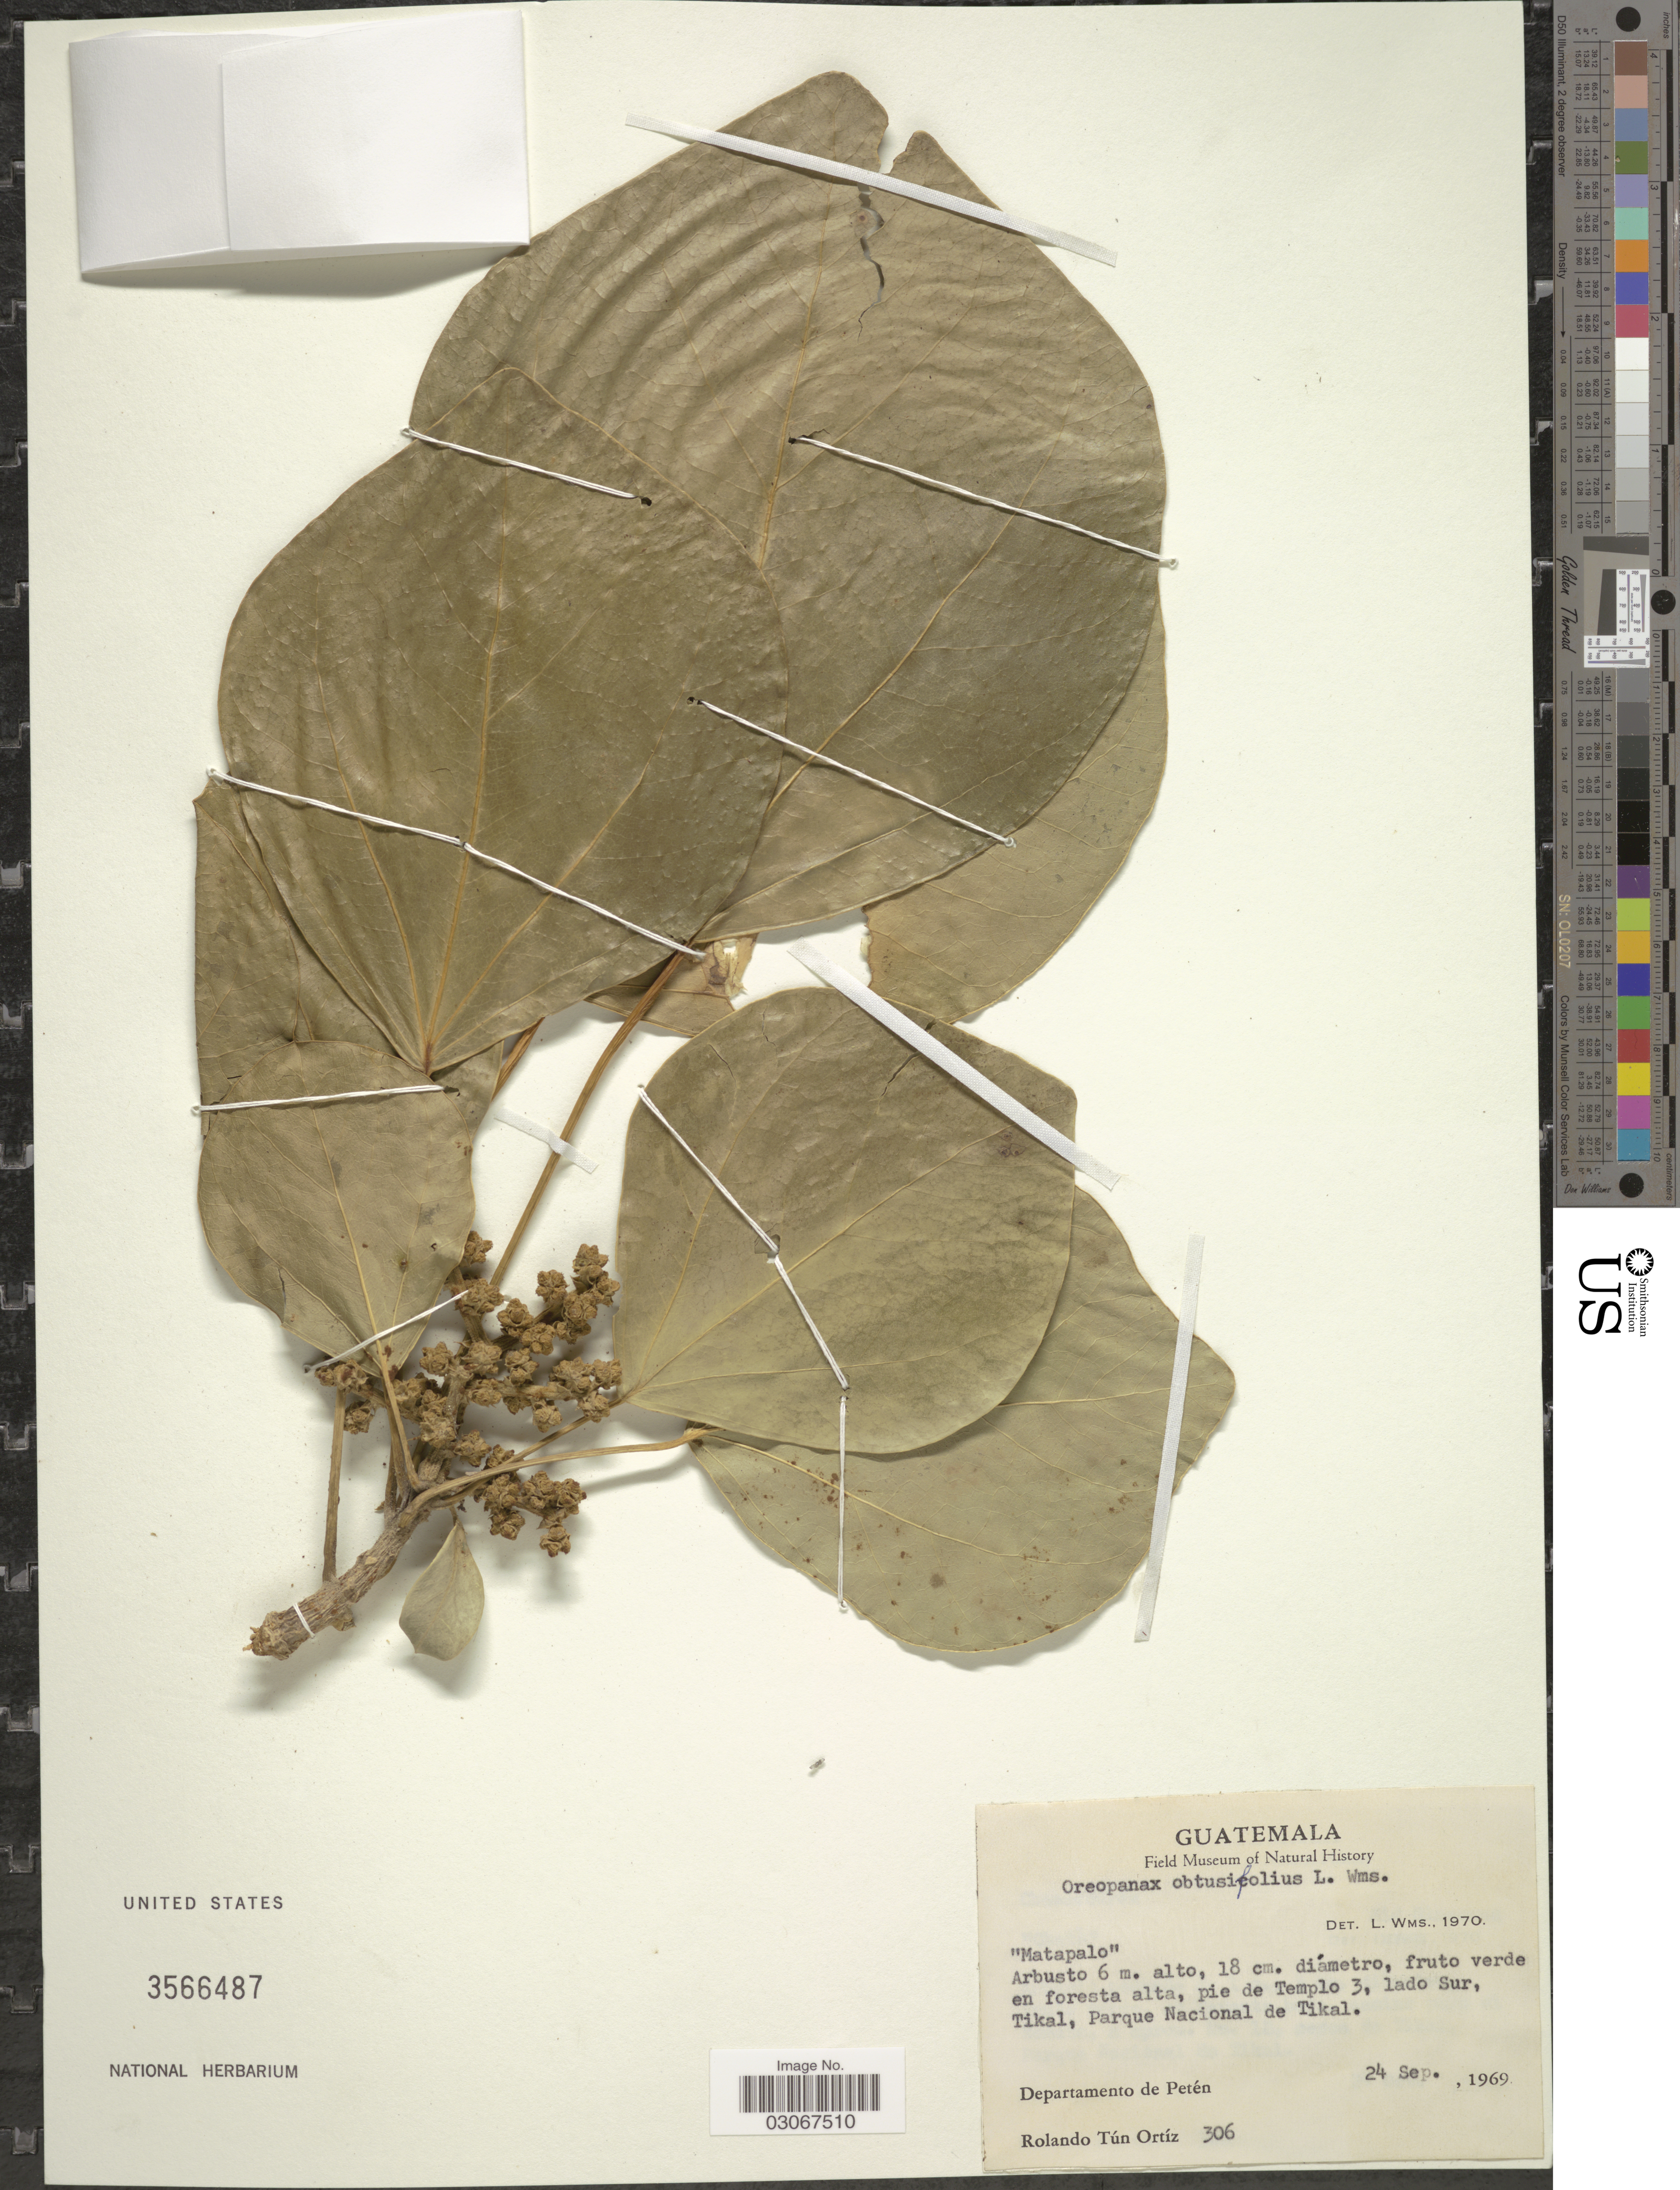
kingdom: Plantae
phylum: Tracheophyta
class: Magnoliopsida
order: Apiales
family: Araliaceae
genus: Oreopanax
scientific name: Oreopanax obtusifolius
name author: L.O. Williams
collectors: R. T. Ortíz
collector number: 306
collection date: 1969-09-24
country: Guatemala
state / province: El Petén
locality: Pie de Templo 3, lado Sur, Tikal, Parque Nacional de Tikal. Departamento de Petén.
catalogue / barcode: US 3566487